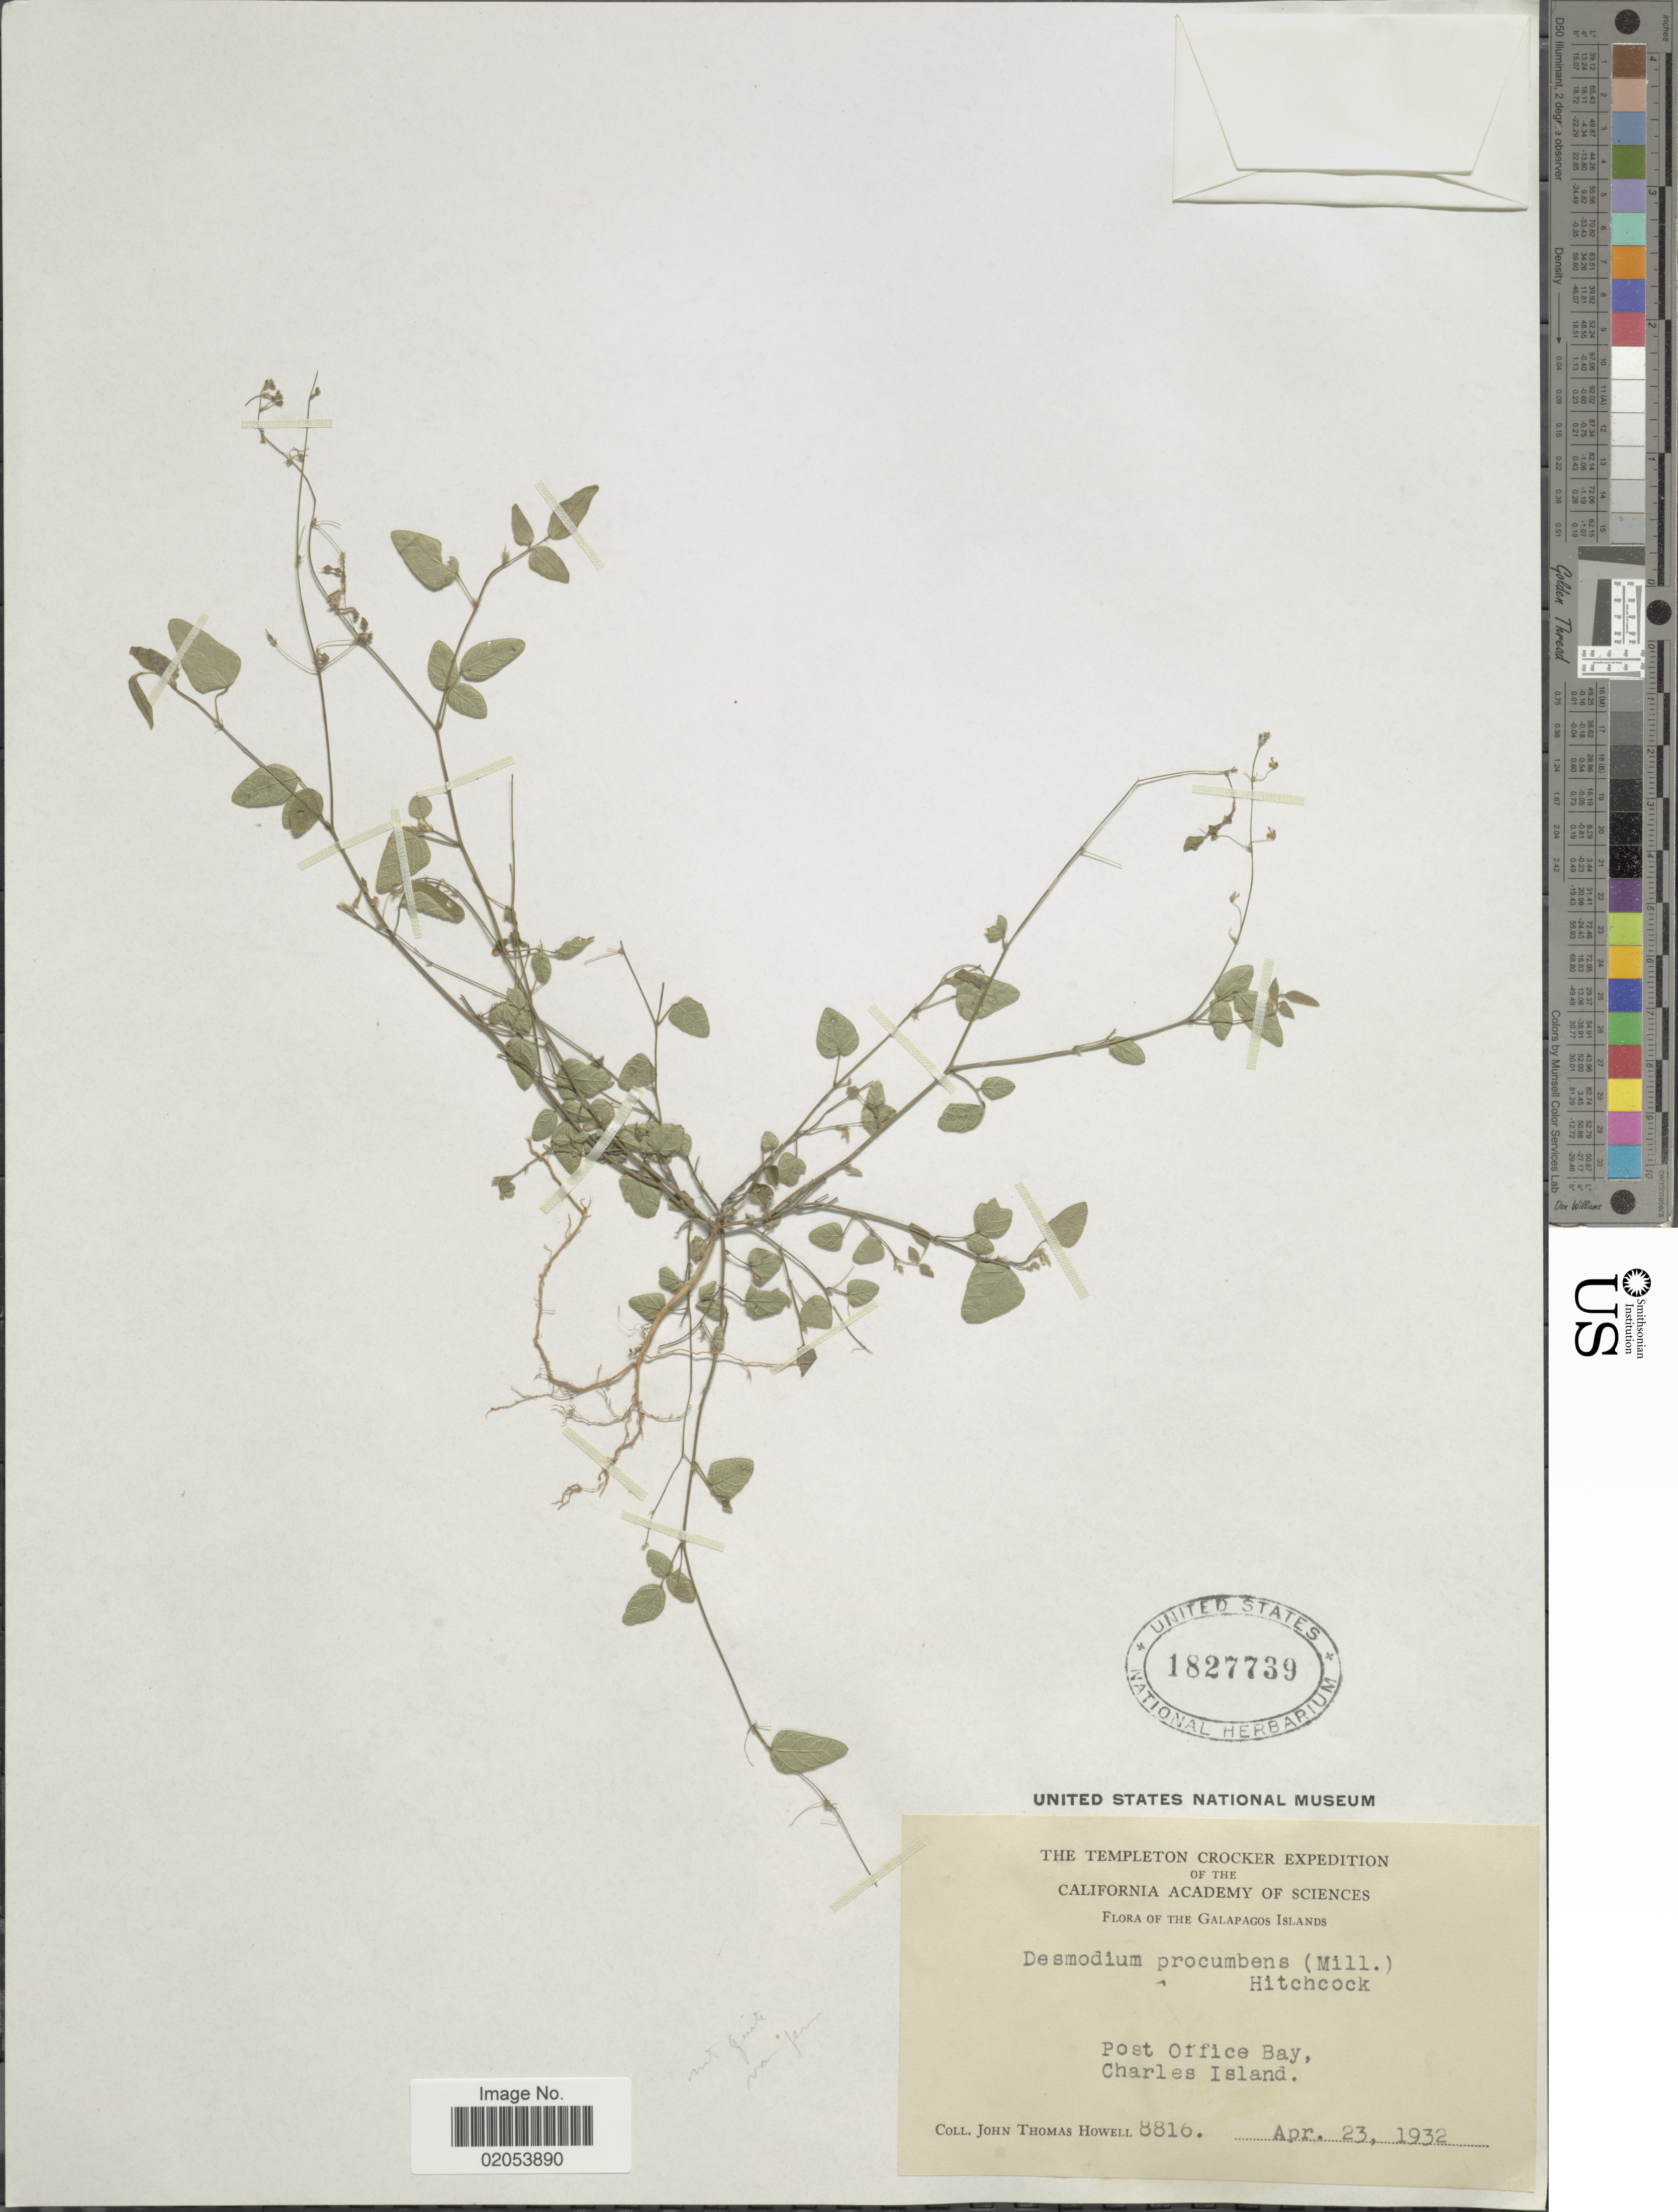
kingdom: Plantae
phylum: Tracheophyta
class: Magnoliopsida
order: Fabales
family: Fabaceae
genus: Desmodium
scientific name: Desmodium procumbens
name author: (Mill.) Hitchc.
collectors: J. T. Howell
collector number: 8816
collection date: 1932-04-23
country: Ecuador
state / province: Colón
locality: Galapagos Islands. Post Office Bay, Charles Island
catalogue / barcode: US 1827739